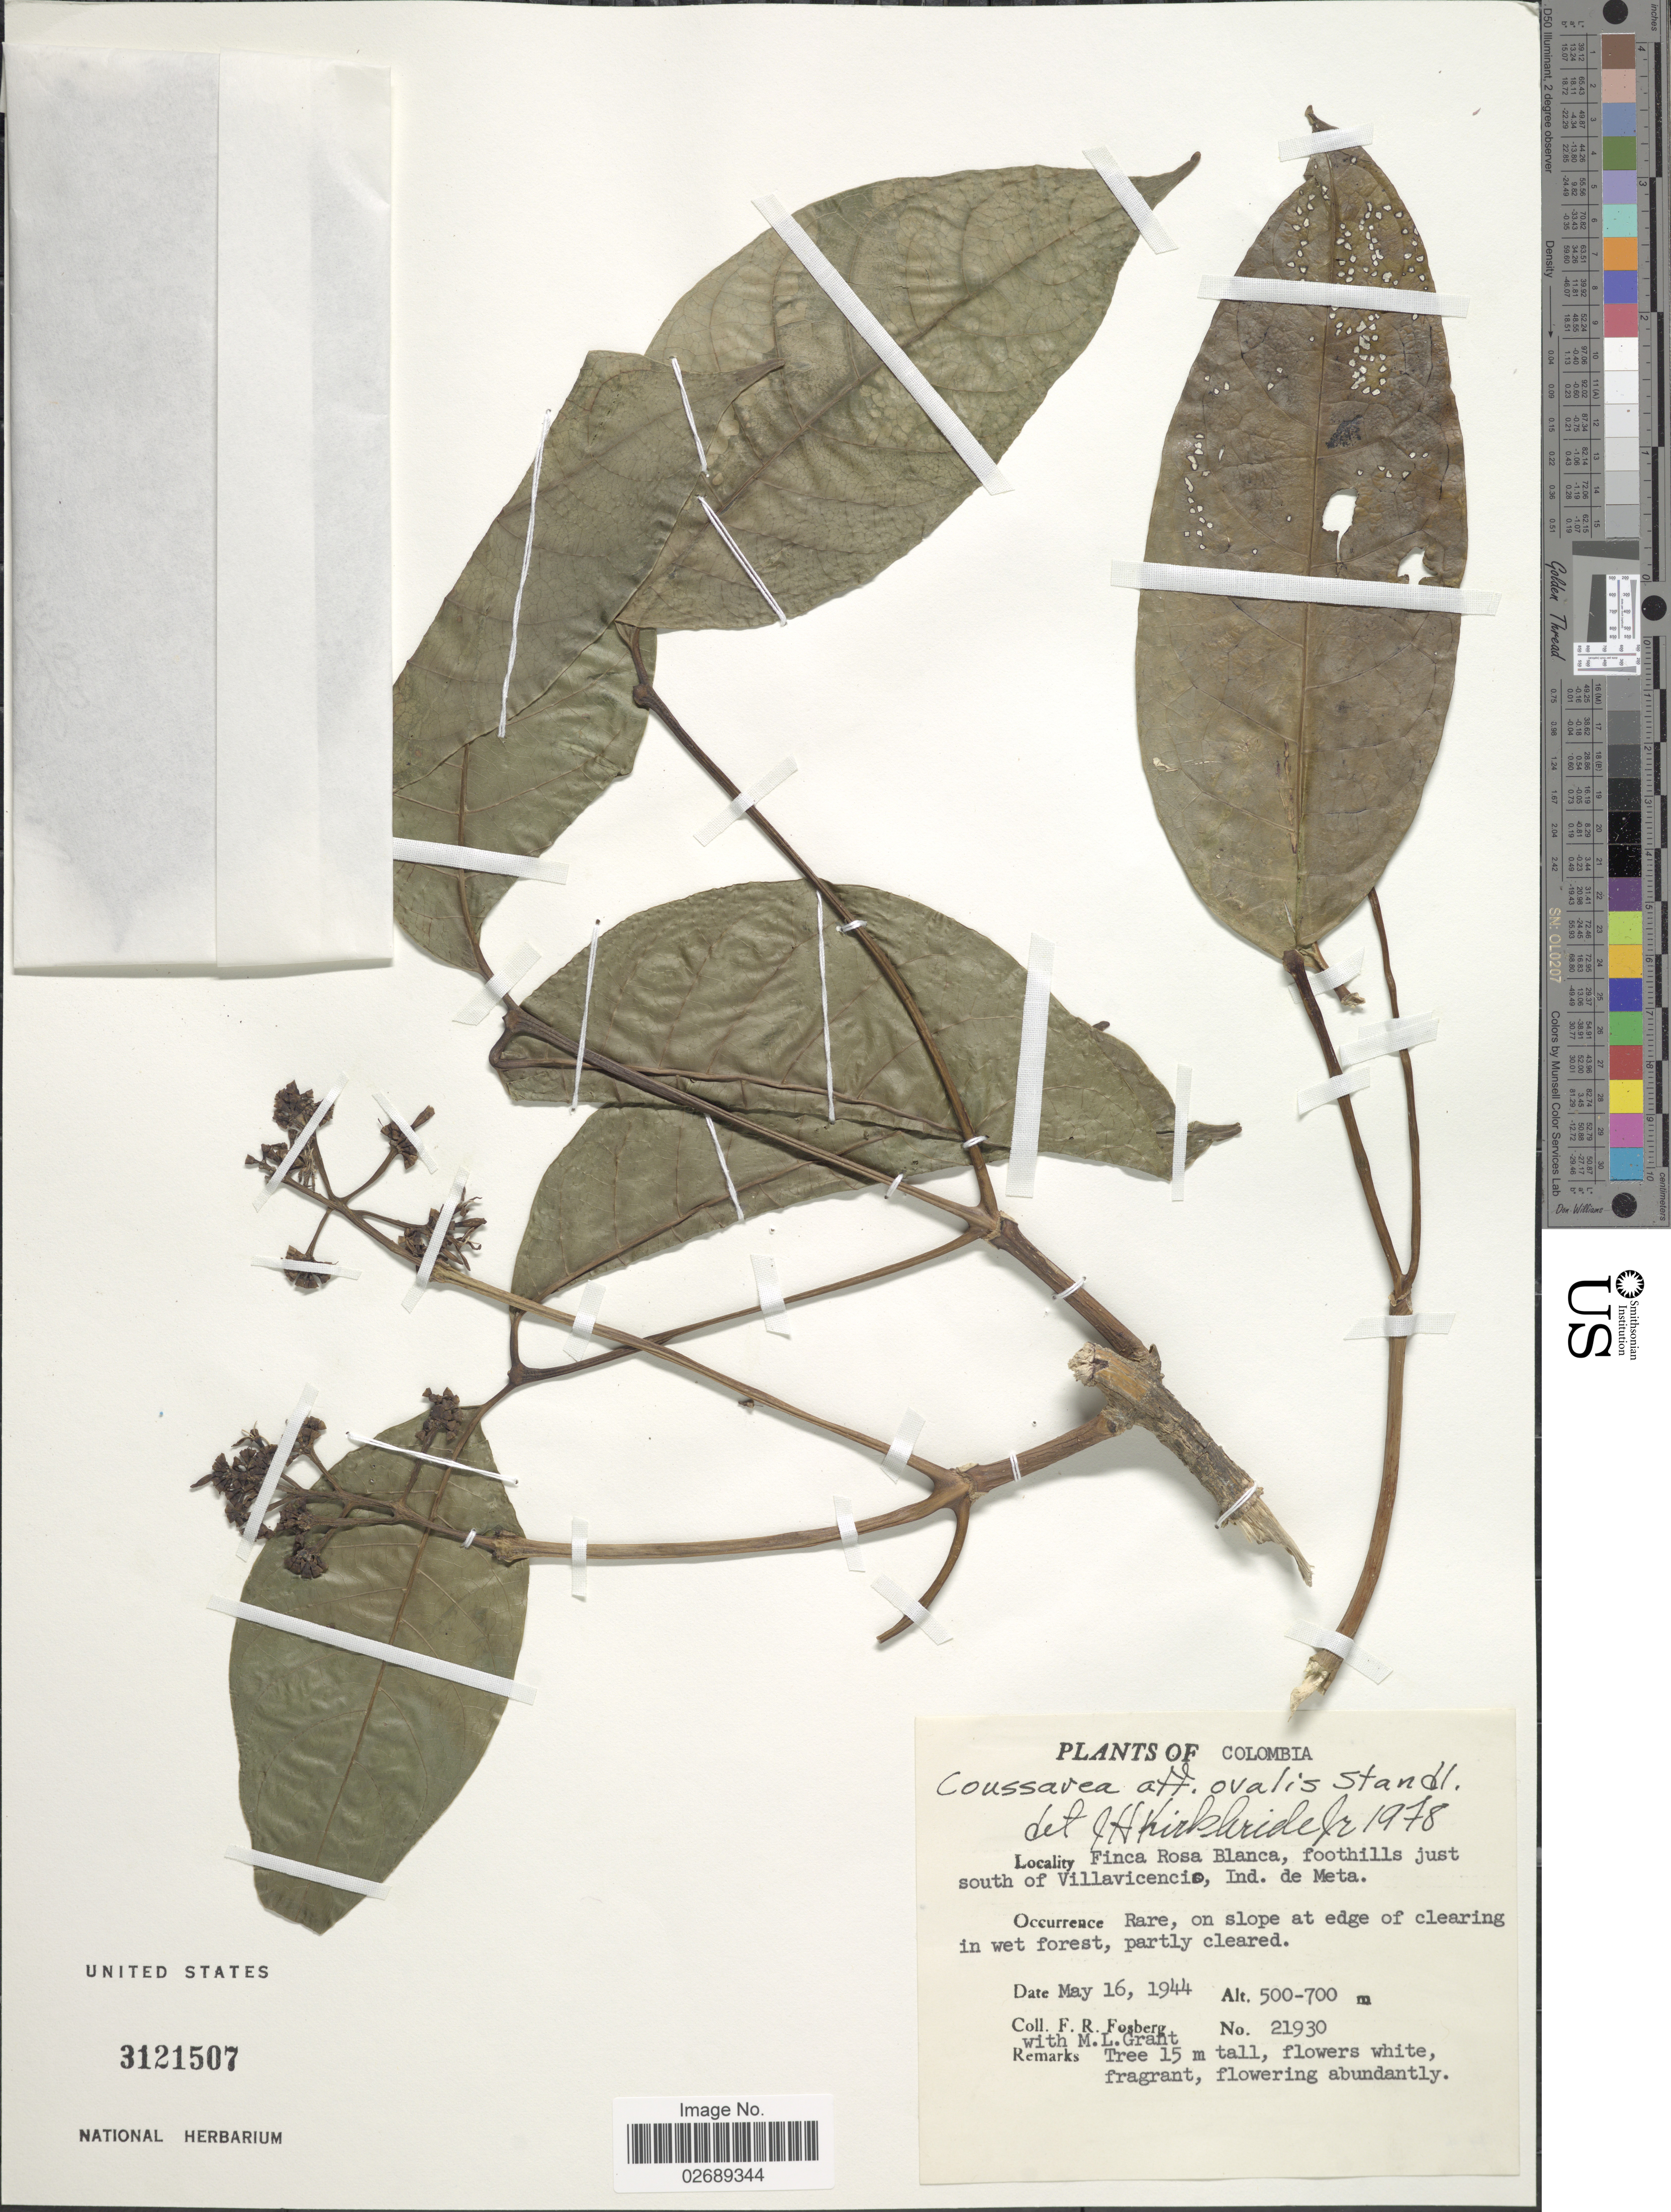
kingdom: Plantae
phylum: Tracheophyta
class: Magnoliopsida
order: Gentianales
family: Rubiaceae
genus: Coussarea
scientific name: Coussarea ovalis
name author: Standl.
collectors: F. R. Fosberg & M. L. Grant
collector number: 21930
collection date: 1944-05-16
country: Colombia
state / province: Meta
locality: Finca Rosa Blanca, foothills just south of Villavicencio, Ind. de Meta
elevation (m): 500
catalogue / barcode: US 3121507